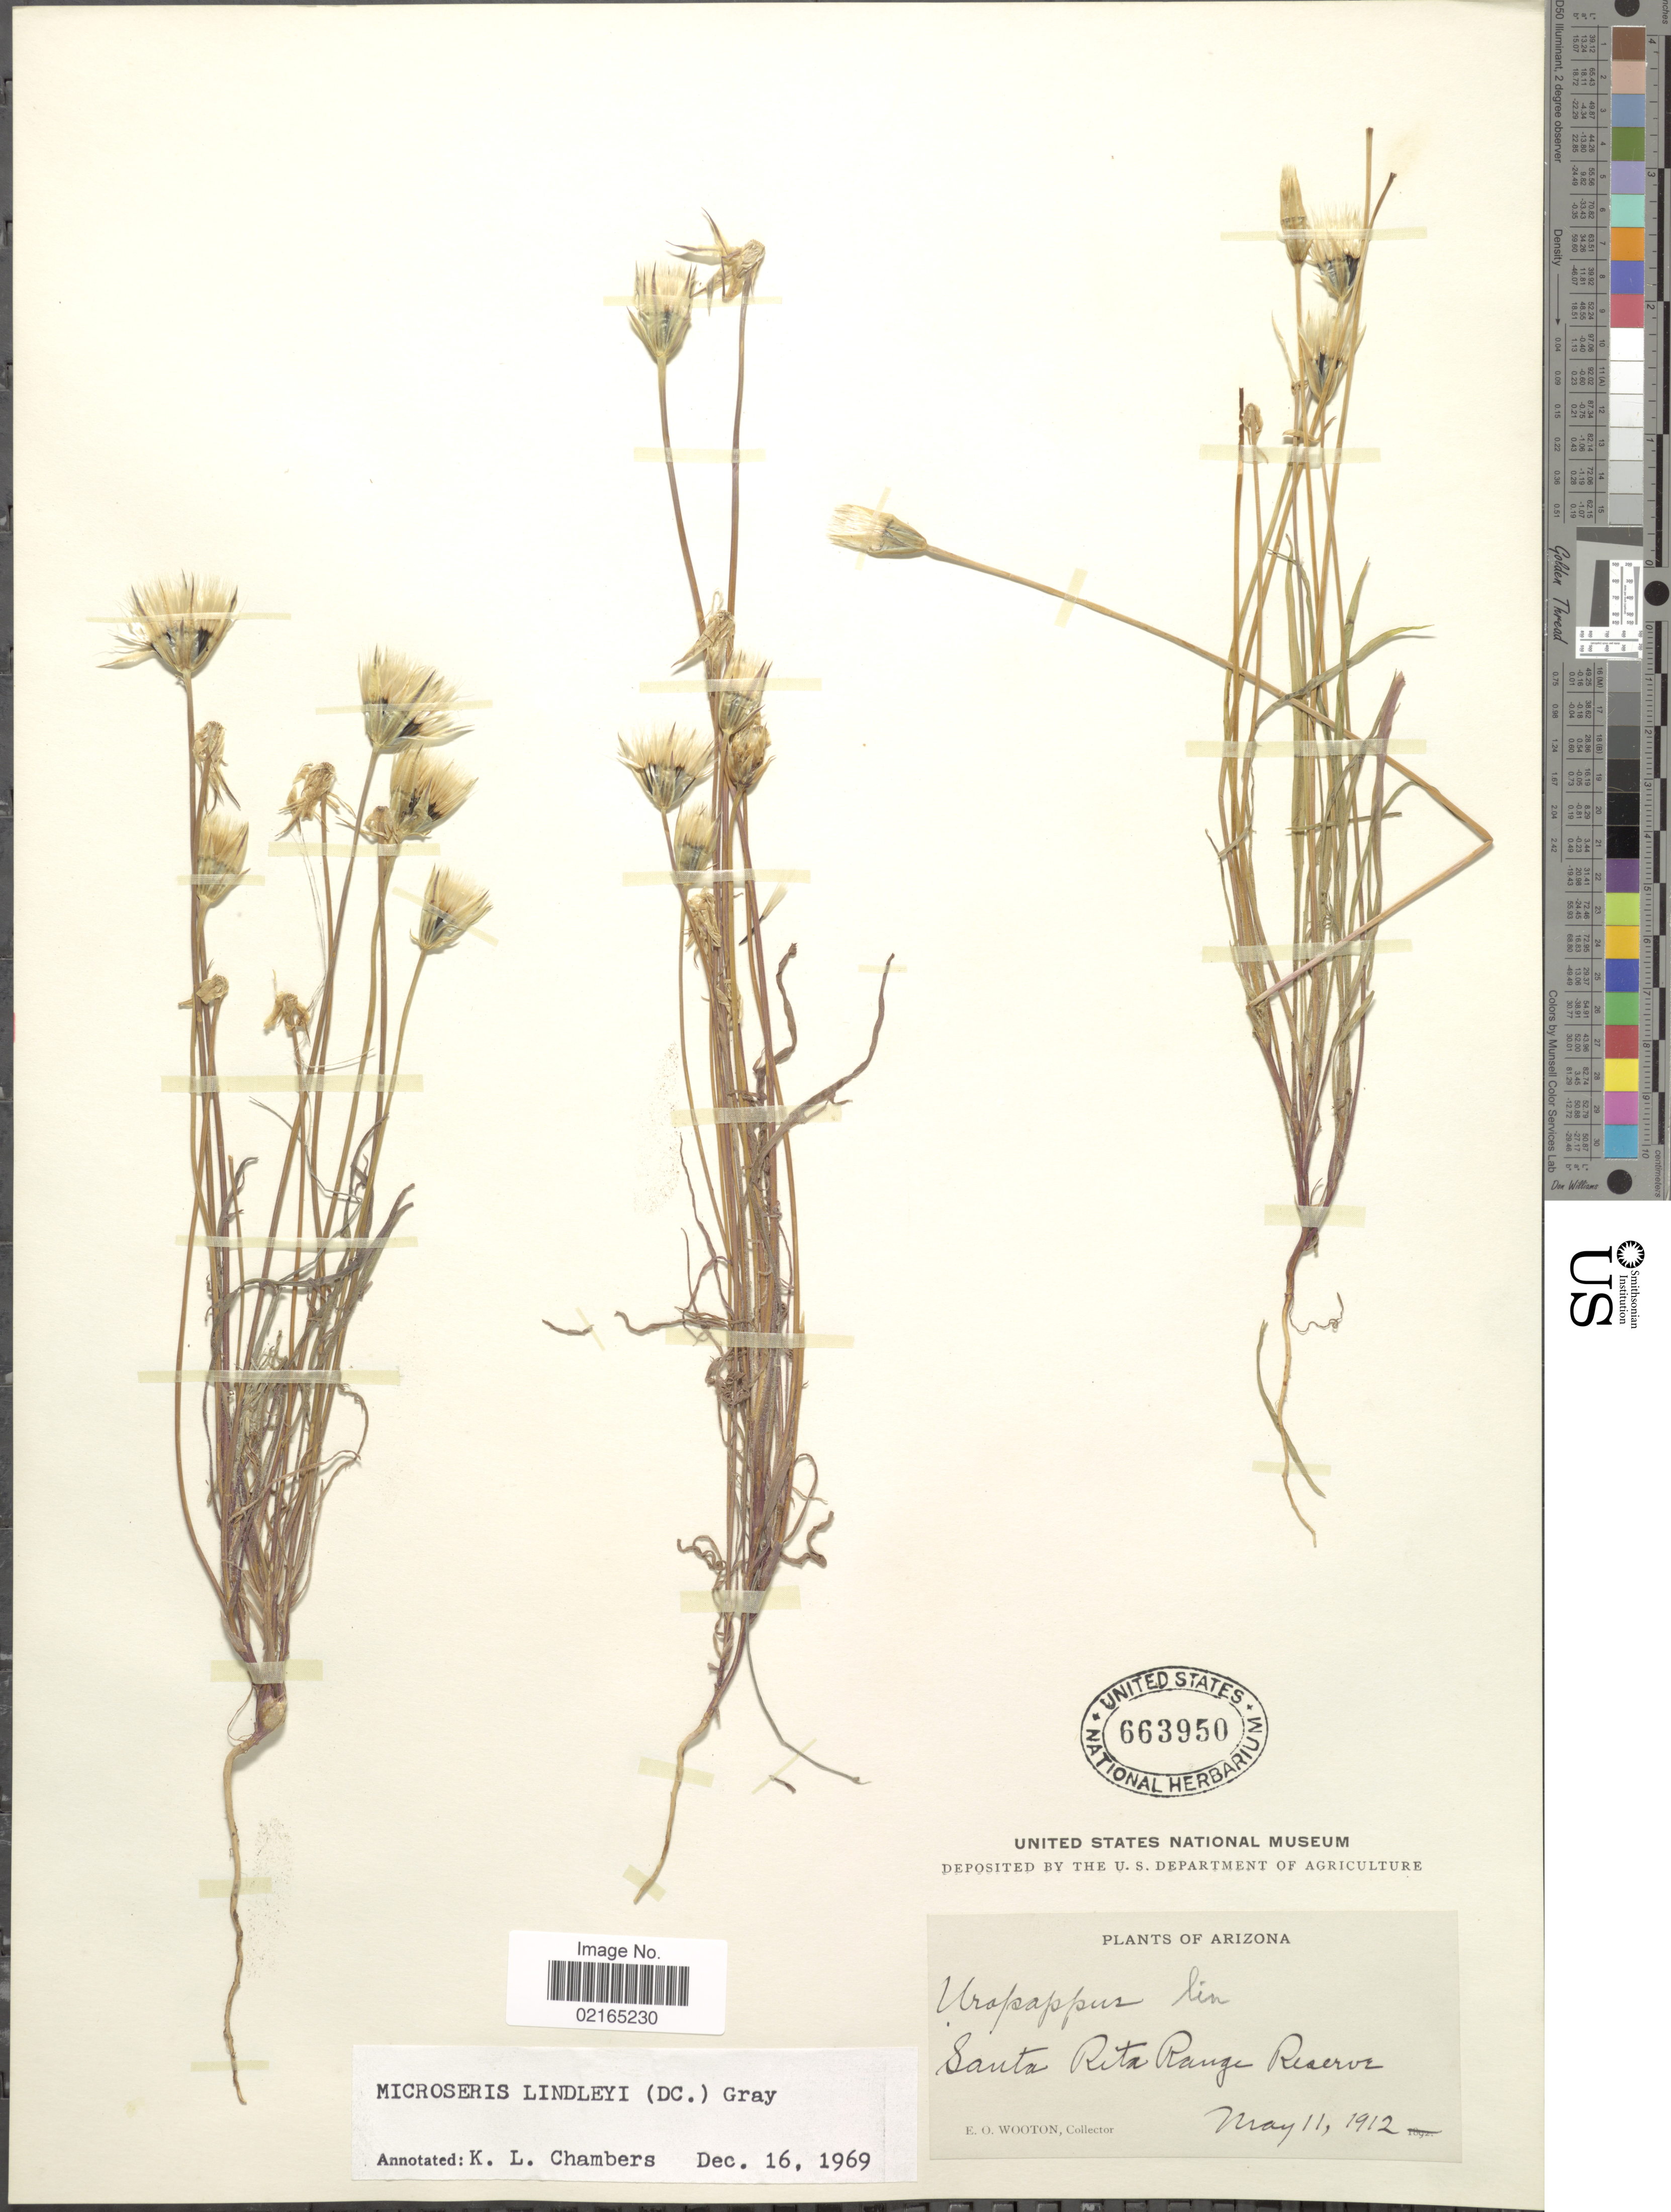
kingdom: Plantae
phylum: Tracheophyta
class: Magnoliopsida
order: Asterales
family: Asteraceae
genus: Uropappus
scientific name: Uropappus lindleyi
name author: (DC.) Nutt.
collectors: E. O. Wooton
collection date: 1912-05-11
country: United States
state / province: Arizona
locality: Santa Rita Range Reserve.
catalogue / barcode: US 663950